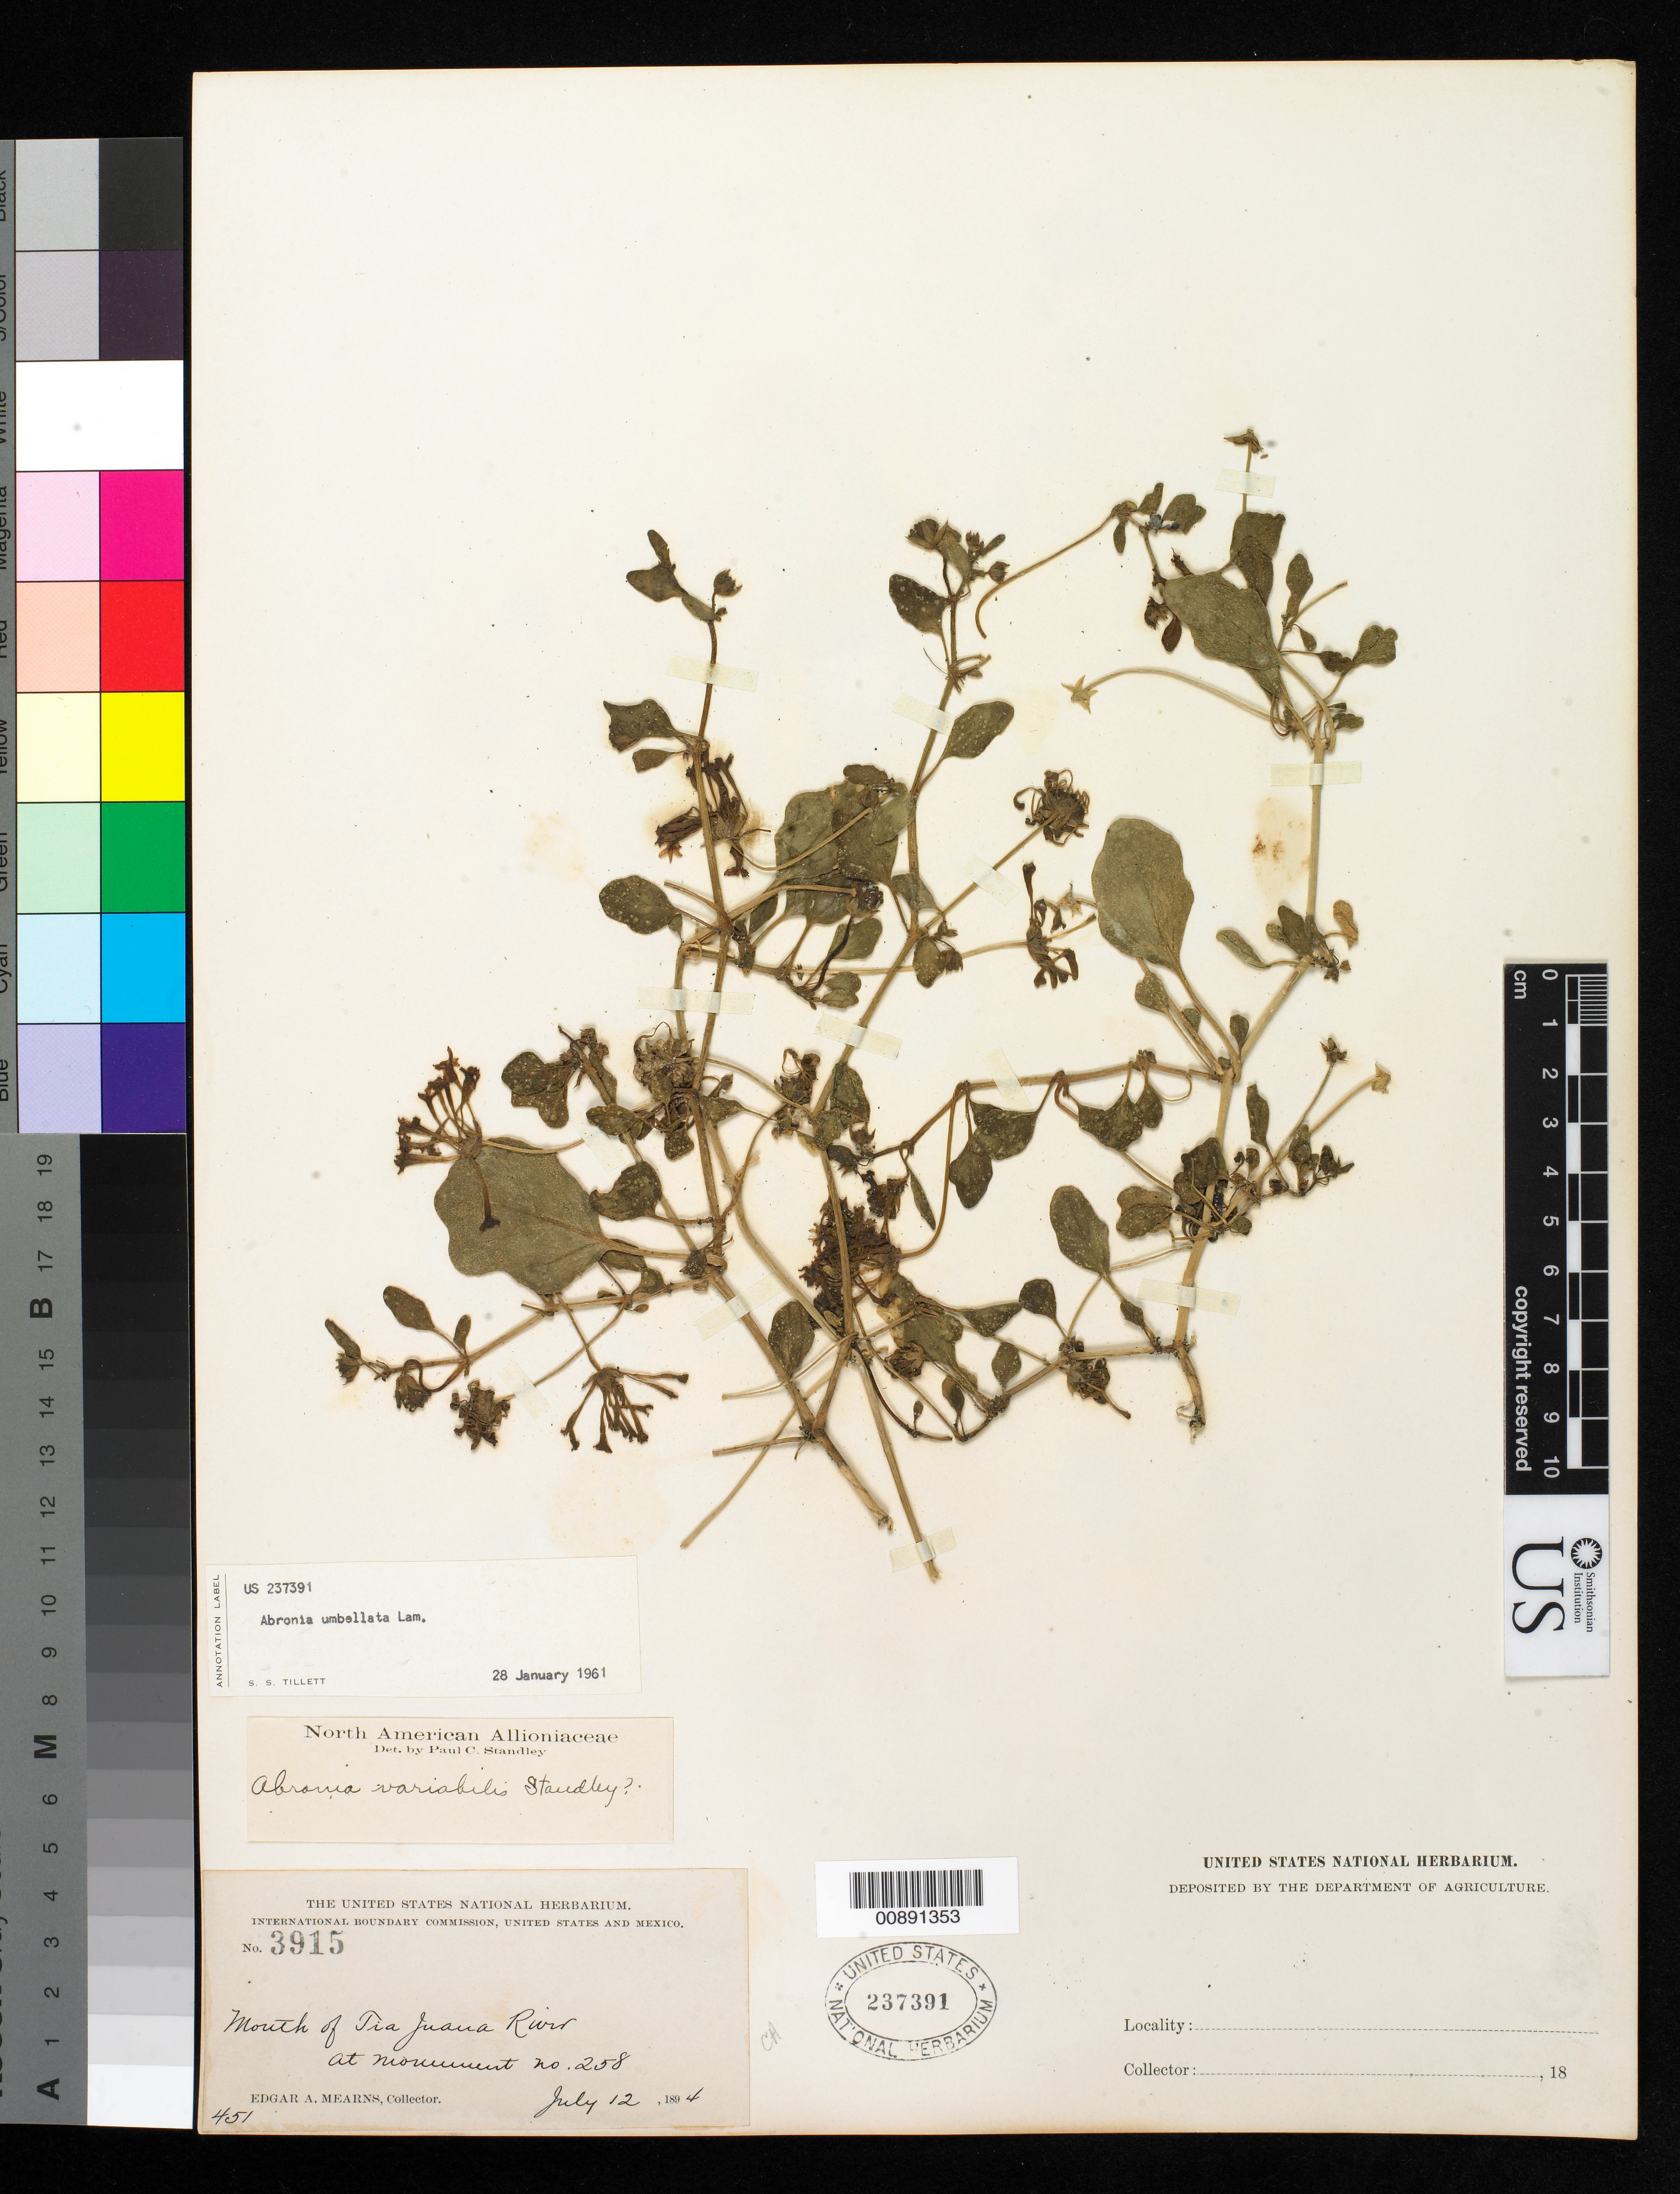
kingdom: Plantae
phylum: Tracheophyta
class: Magnoliopsida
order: Caryophyllales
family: Nyctaginaceae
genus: Abronia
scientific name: Abronia umbellata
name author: Lam.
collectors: E. A. Mearns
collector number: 3915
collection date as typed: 12 Jul 1894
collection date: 1894-07-12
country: United States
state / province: California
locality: Mouth of Tia Juana River near Monument no. 258.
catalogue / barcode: US 237391